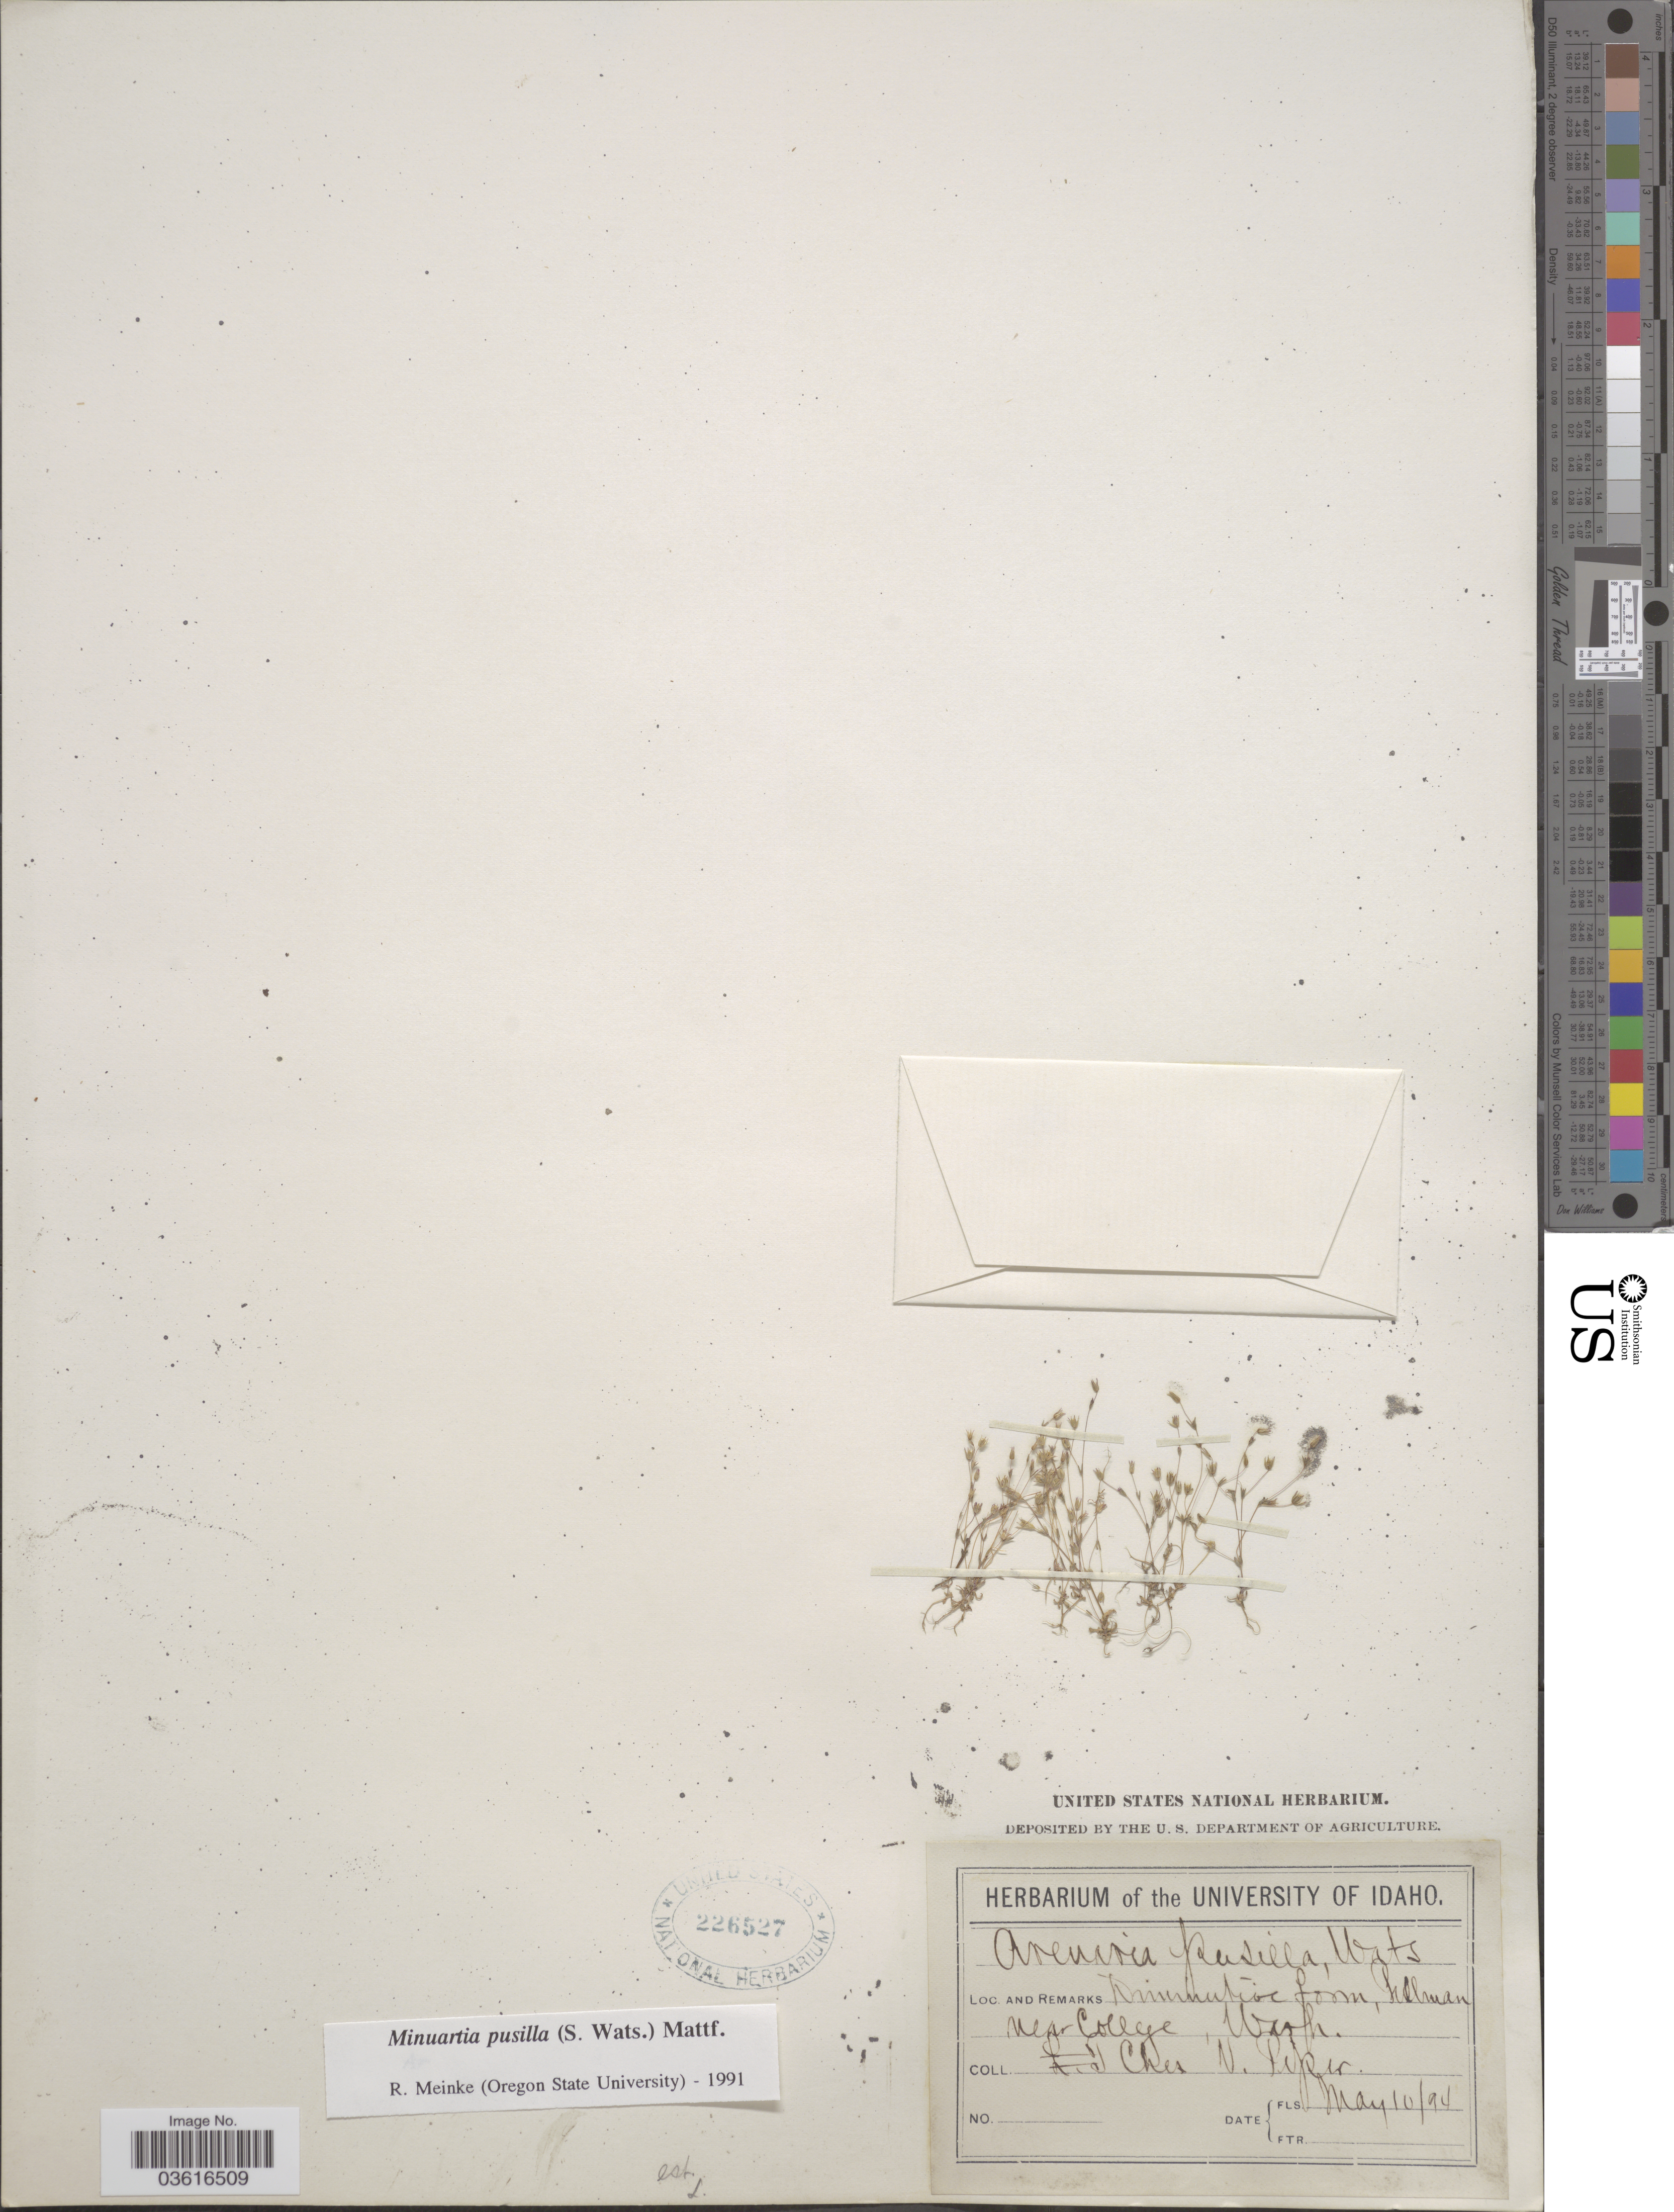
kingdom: Plantae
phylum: Tracheophyta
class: Magnoliopsida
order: Caryophyllales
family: Caryophyllaceae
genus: Minuartia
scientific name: Minuartia pusilla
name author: (S. Watson) Mattf.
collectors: C. V. Piper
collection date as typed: Transcribed d/m/y: 10/5/94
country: United States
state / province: Washington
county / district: Whitman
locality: Pullman near College.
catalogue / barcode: US 226527